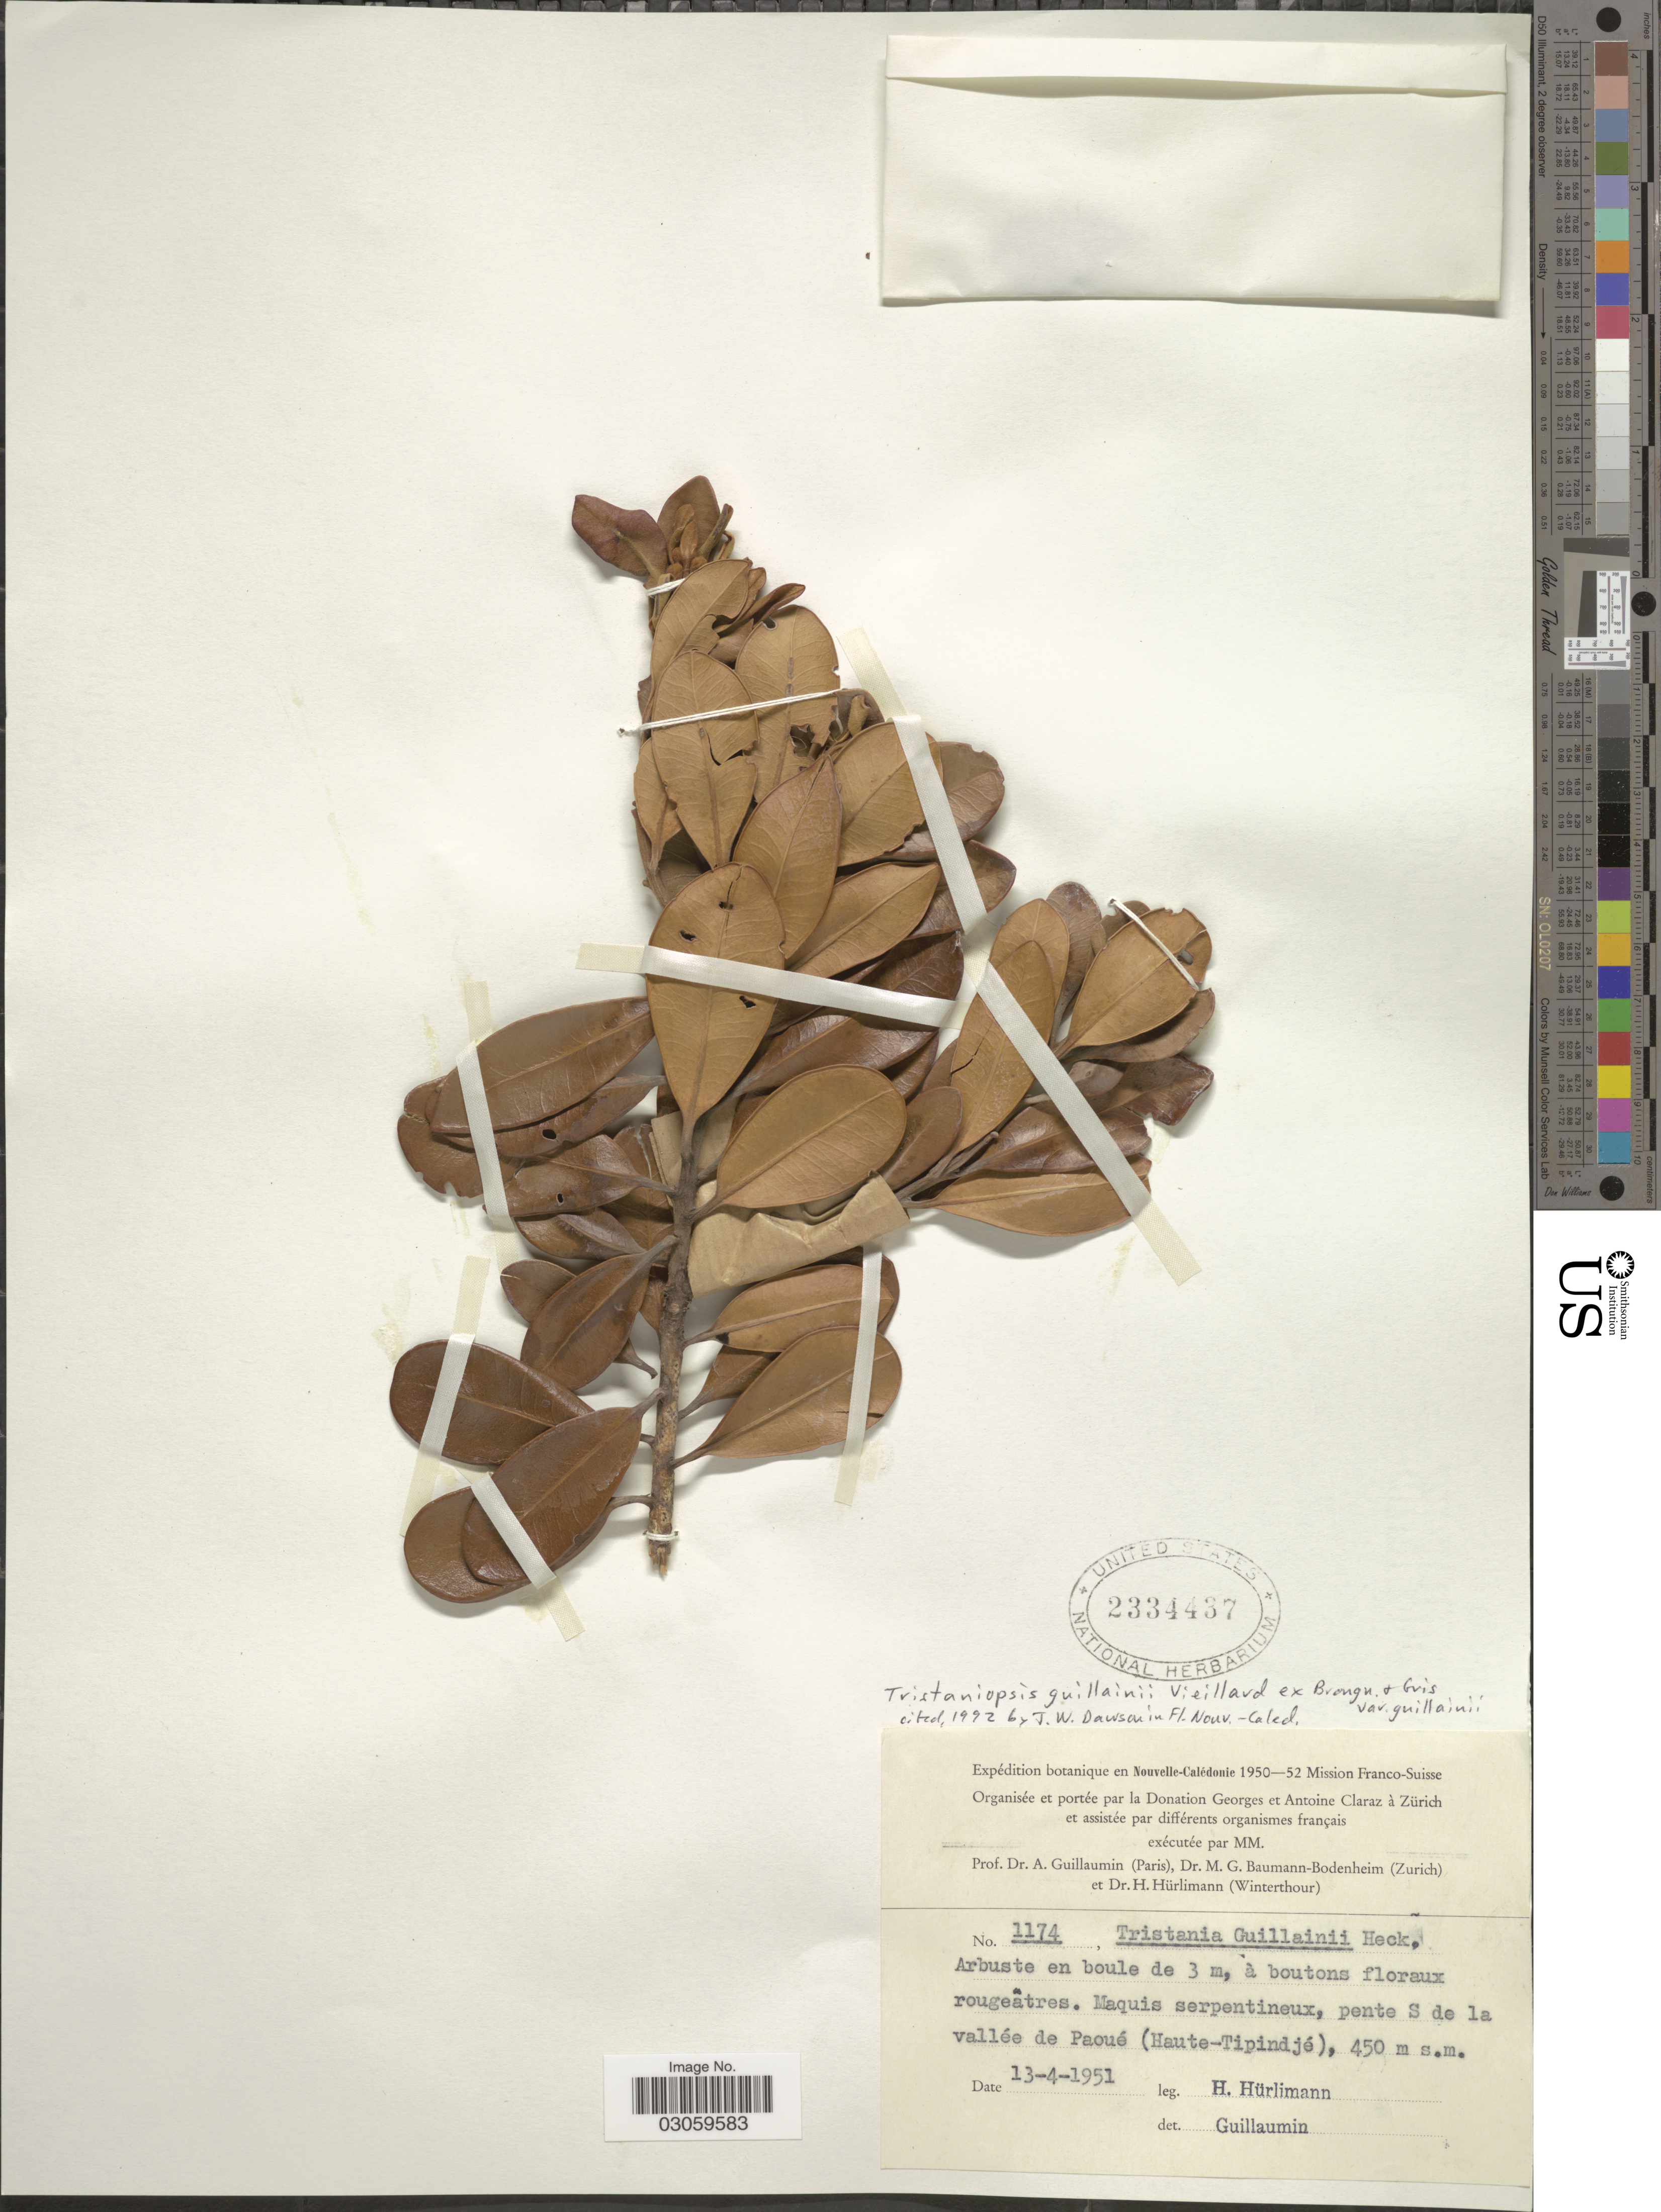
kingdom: Plantae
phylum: Tracheophyta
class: Magnoliopsida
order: Myrtales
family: Myrtaceae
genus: Tristaniopsis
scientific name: Tristaniopsis guillainii var. guillainii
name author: Vieill. ex Brongn. & Gris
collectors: H. Hürlimann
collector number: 1174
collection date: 1951-04-13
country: New Caledonia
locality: Nouvelle-Calédonie. Maquis serpentineux, pente S de la vallée de Paoué (Haute-Tipindjé).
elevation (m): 450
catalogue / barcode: US 2334437